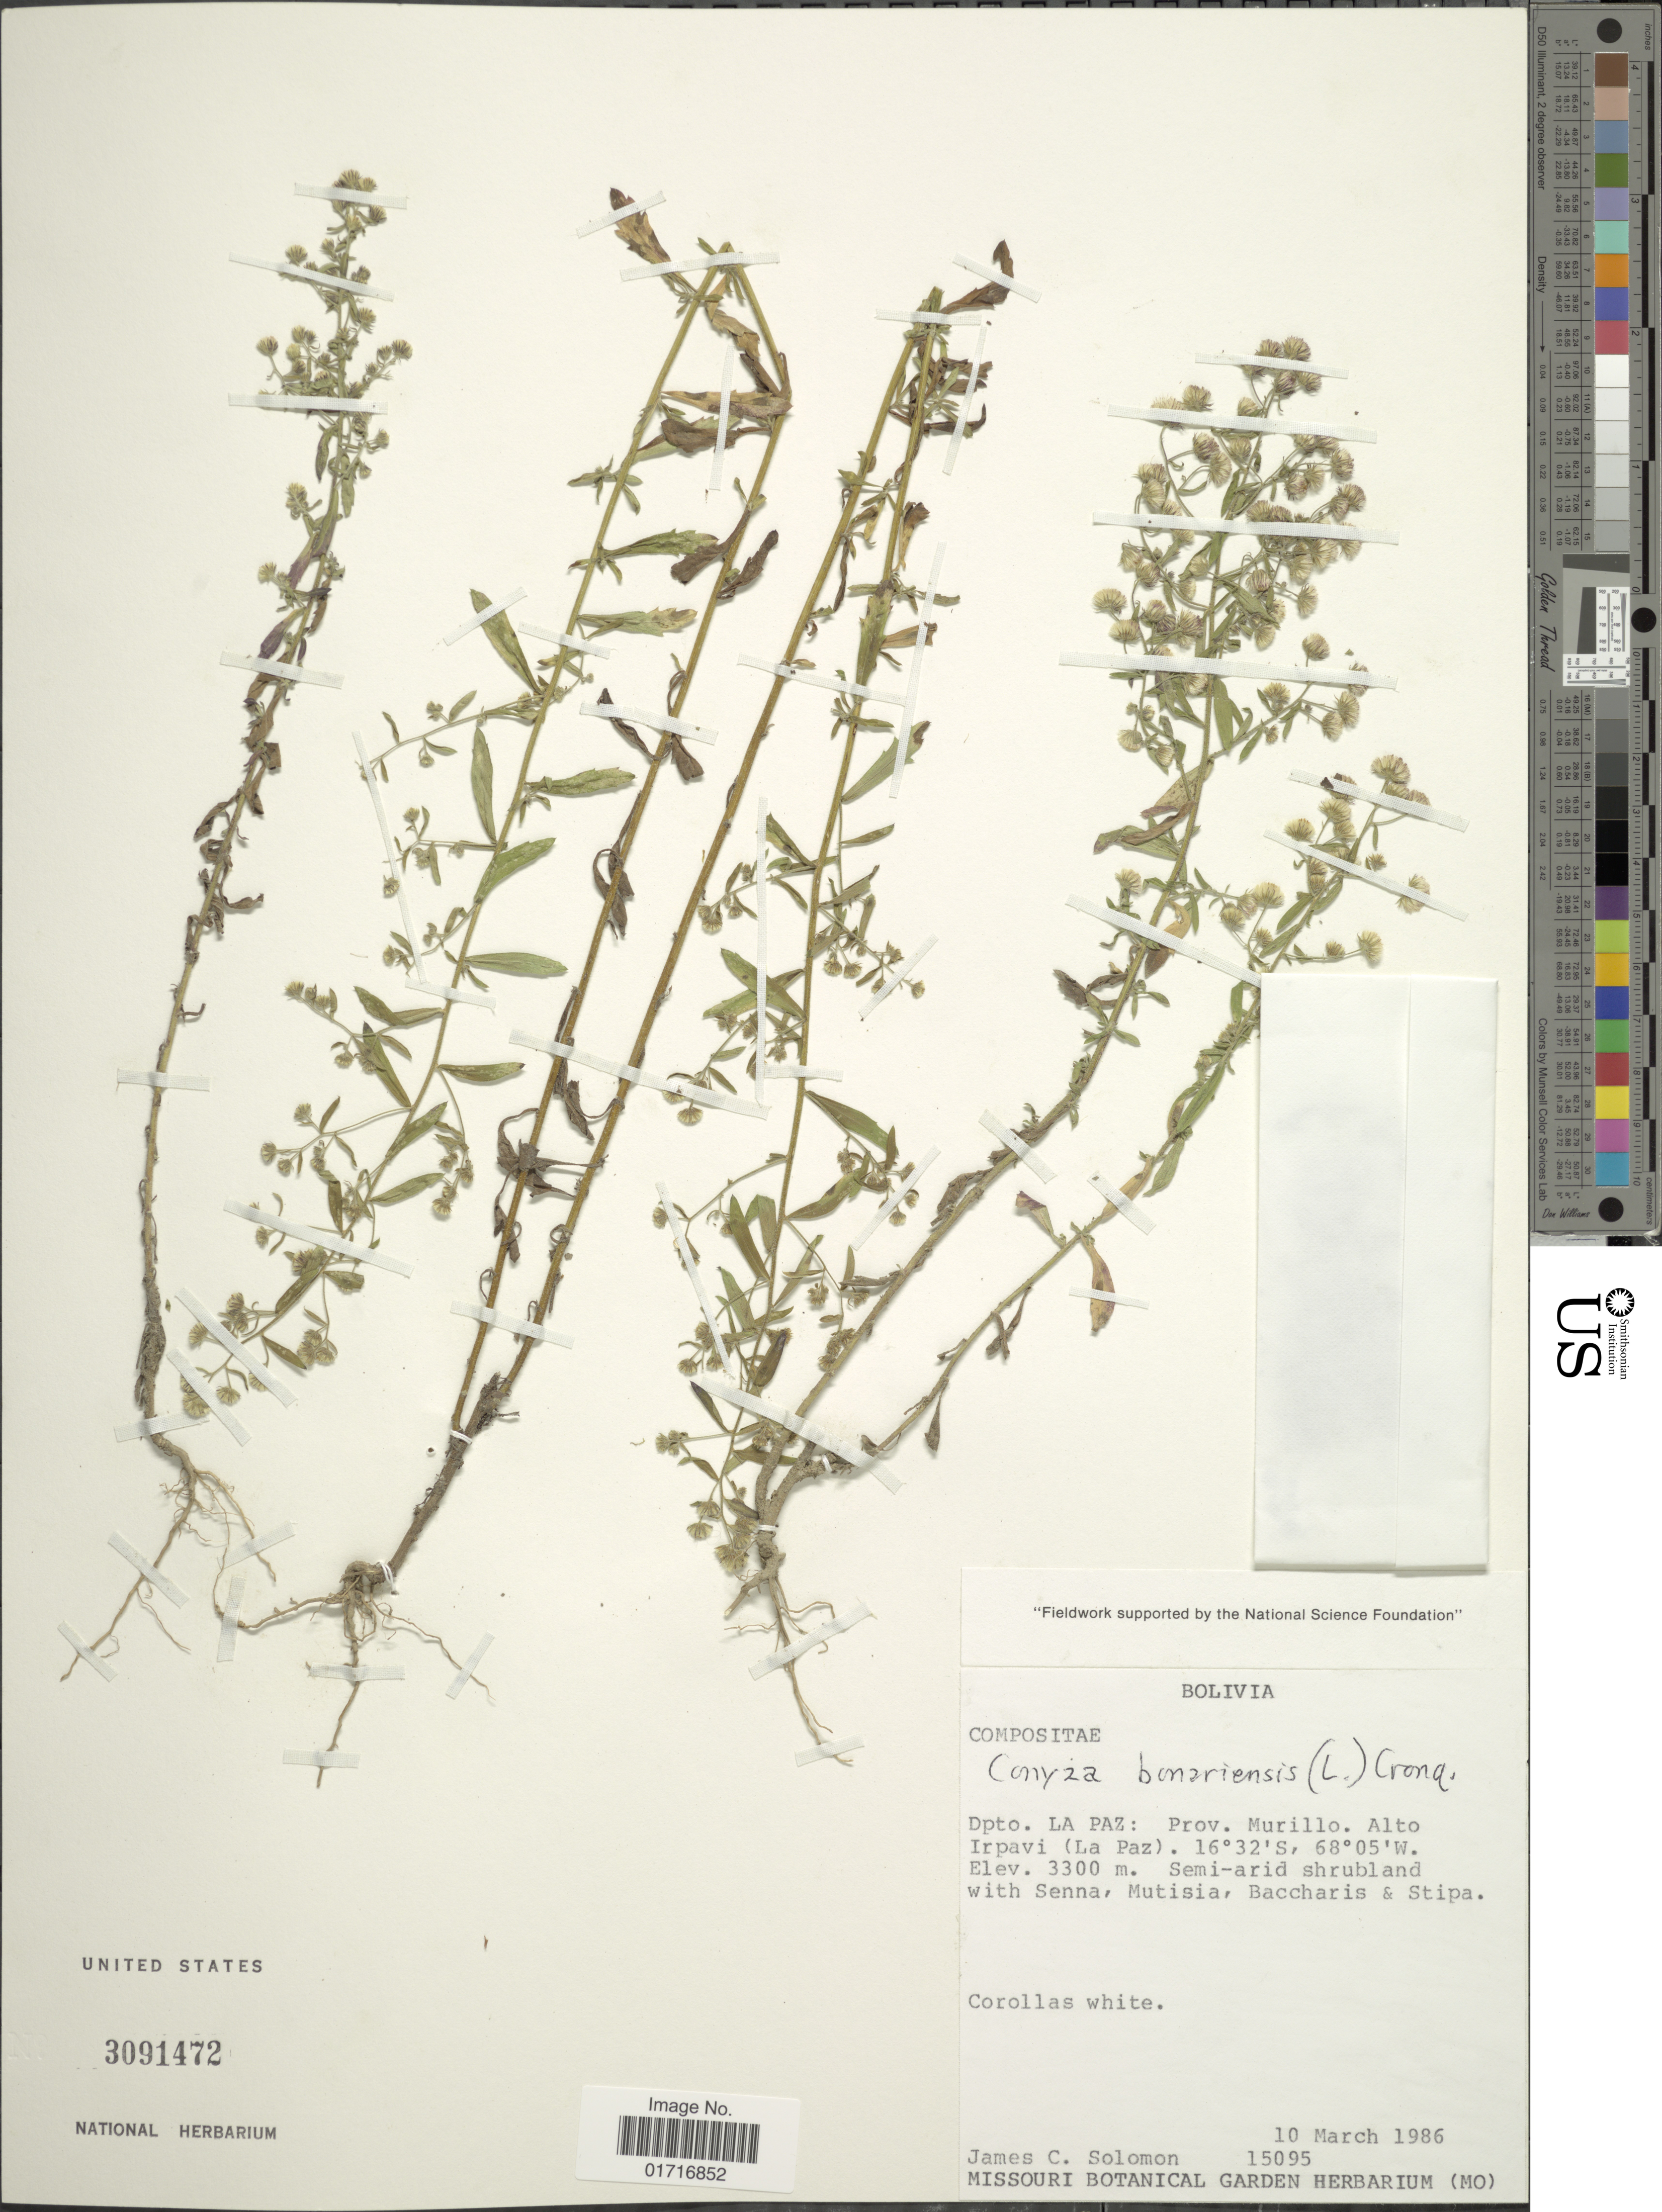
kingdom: Plantae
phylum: Tracheophyta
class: Magnoliopsida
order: Asterales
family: Asteraceae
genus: Conyza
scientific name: Conyza bonariensis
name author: (L.) Cronq.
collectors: J. C. Solomon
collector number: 15095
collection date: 1986-03-10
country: Bolivia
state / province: La Paz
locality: Dpto. La Paz: Prov. Murillo, Alto Irpavi (La Paz).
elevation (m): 3300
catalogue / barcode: US 3091472